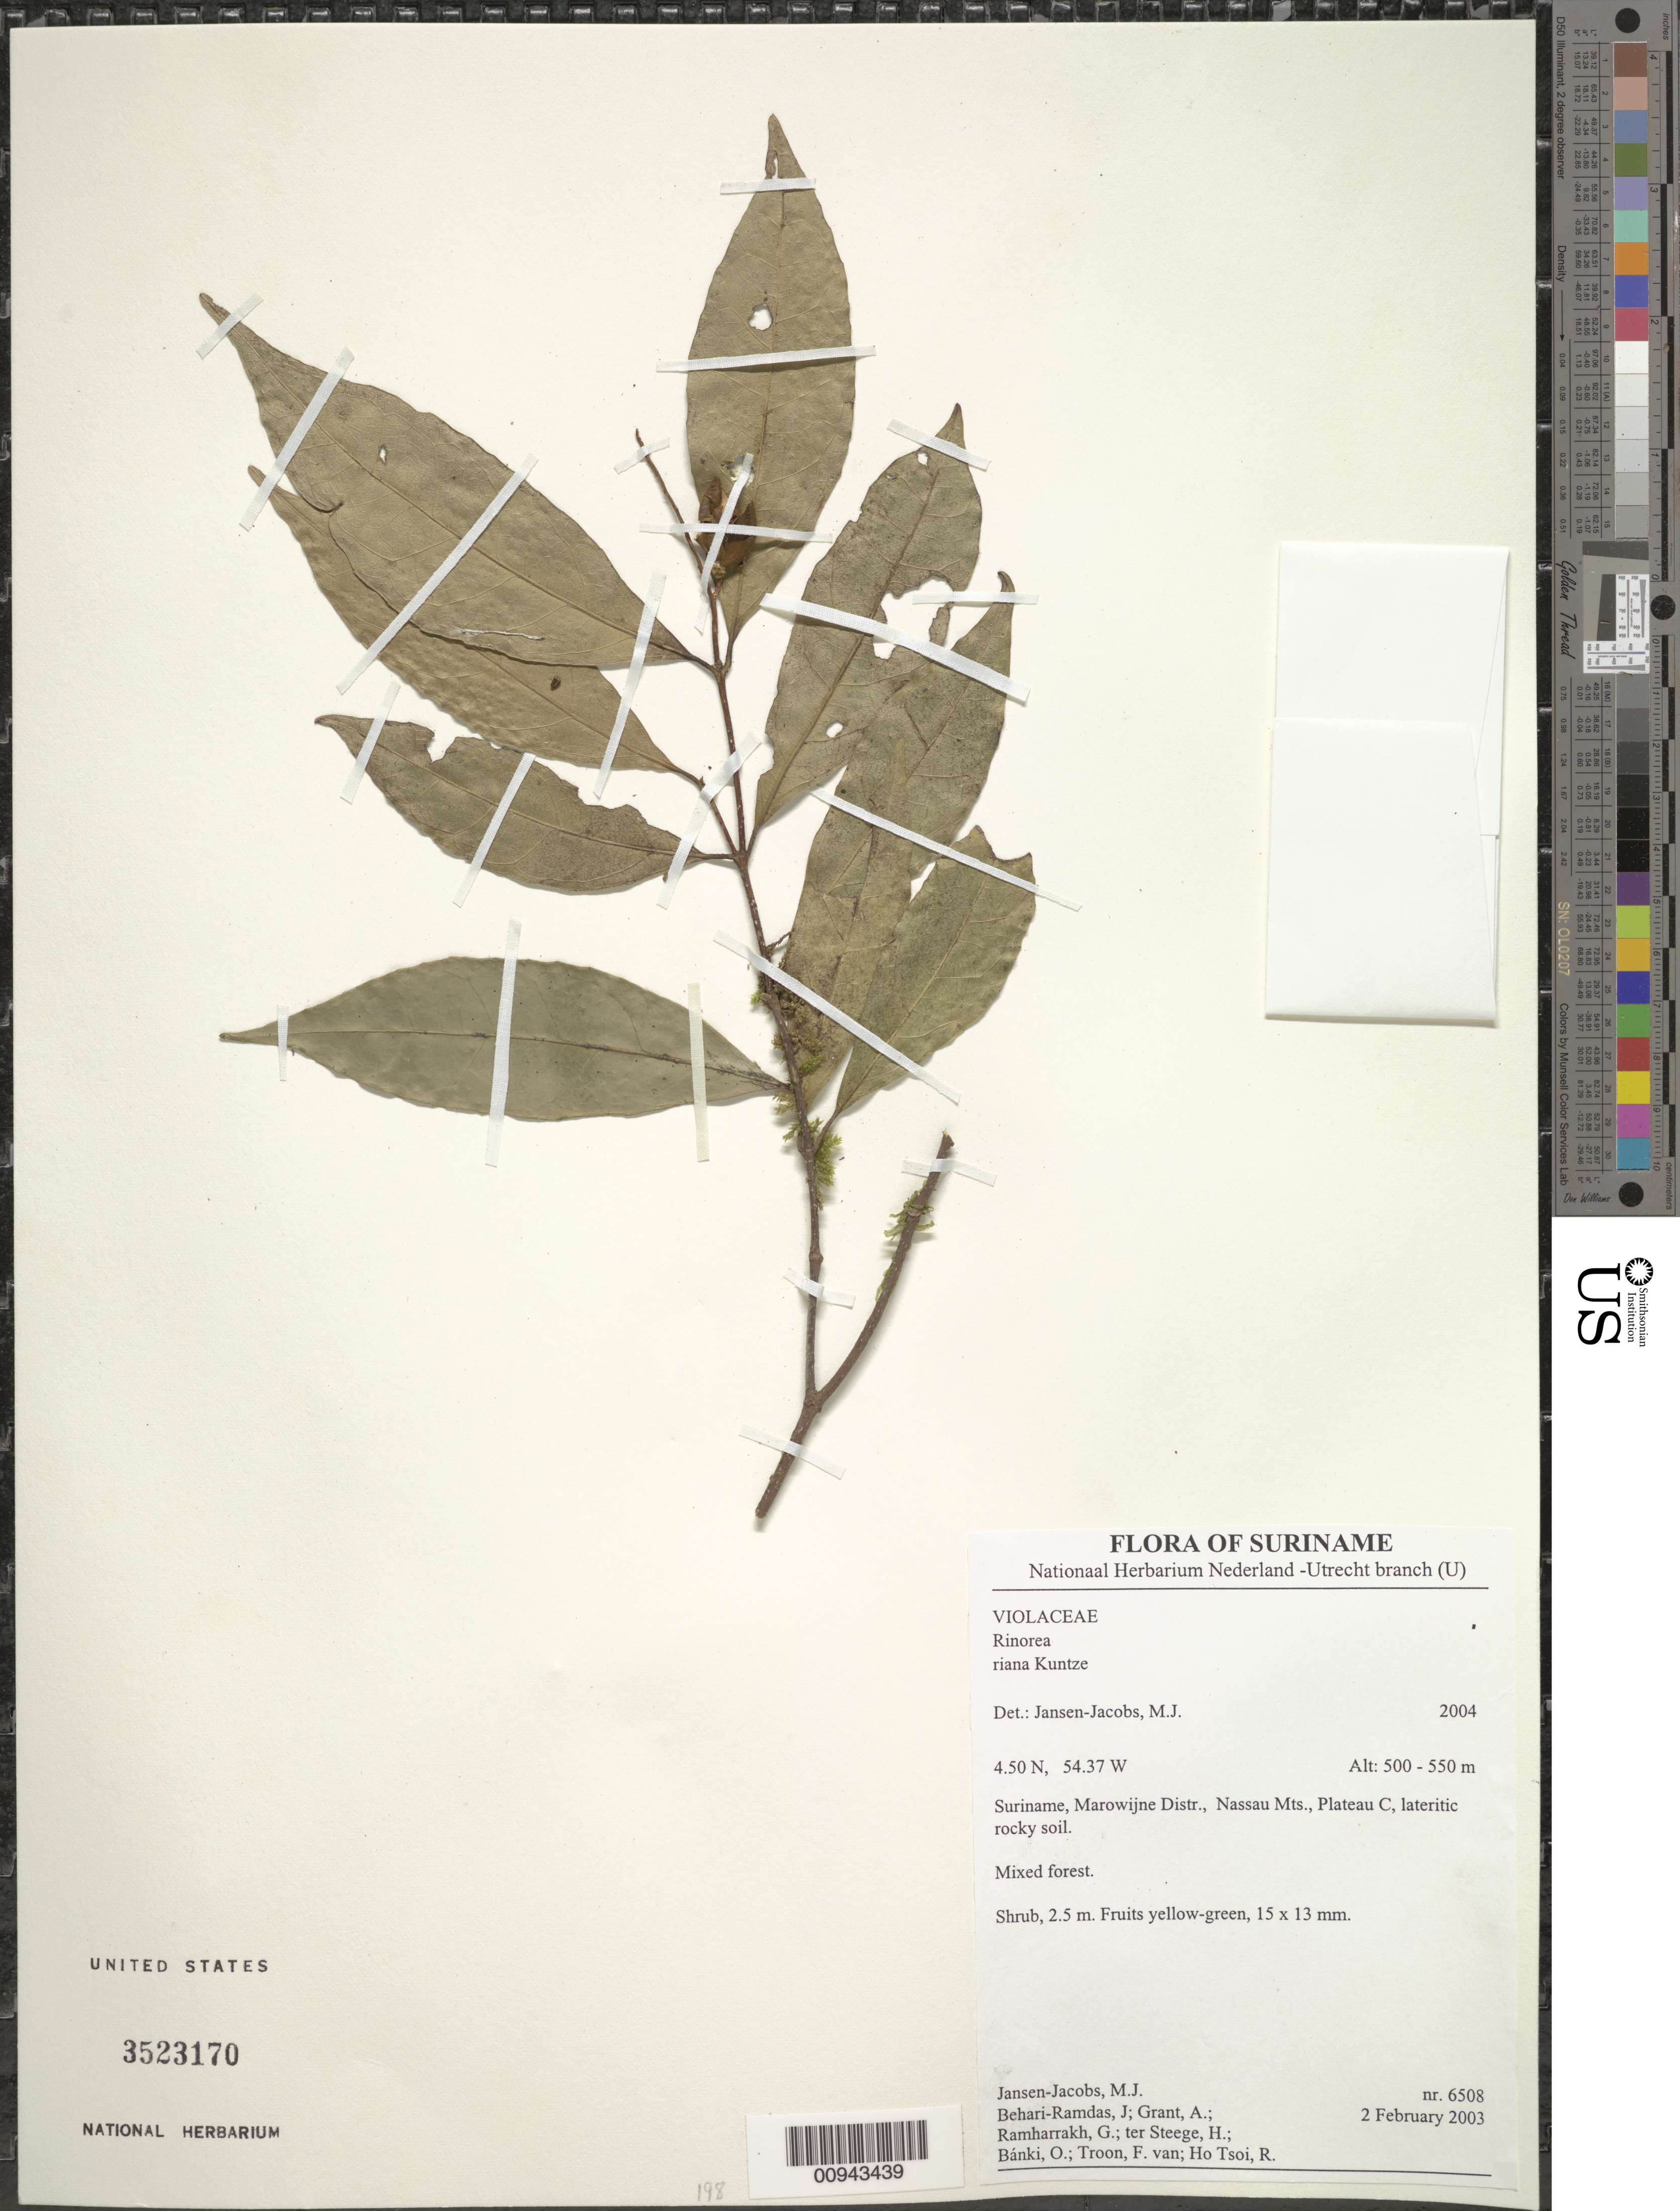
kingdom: Plantae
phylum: Tracheophyta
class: Magnoliopsida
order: Malpighiales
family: Violaceae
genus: Rinorea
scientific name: Rinorea melanodonta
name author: S.F. Blake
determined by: Hoyos-Gomez, S. E.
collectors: M. J. Jansen-Jacobs, J. Behari-Ramdas, A. Grant, G. Ramharrakh, H. ter Steege, O. Bánki, F. Van Troon & R. Ho Tsoi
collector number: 6508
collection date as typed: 2-Feb-03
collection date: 2003-02-02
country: Suriname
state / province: Marowijne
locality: Nassau Mts., Plateau C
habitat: Lateritic rocky soil. Mixed forest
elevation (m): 500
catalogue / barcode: US 3523170